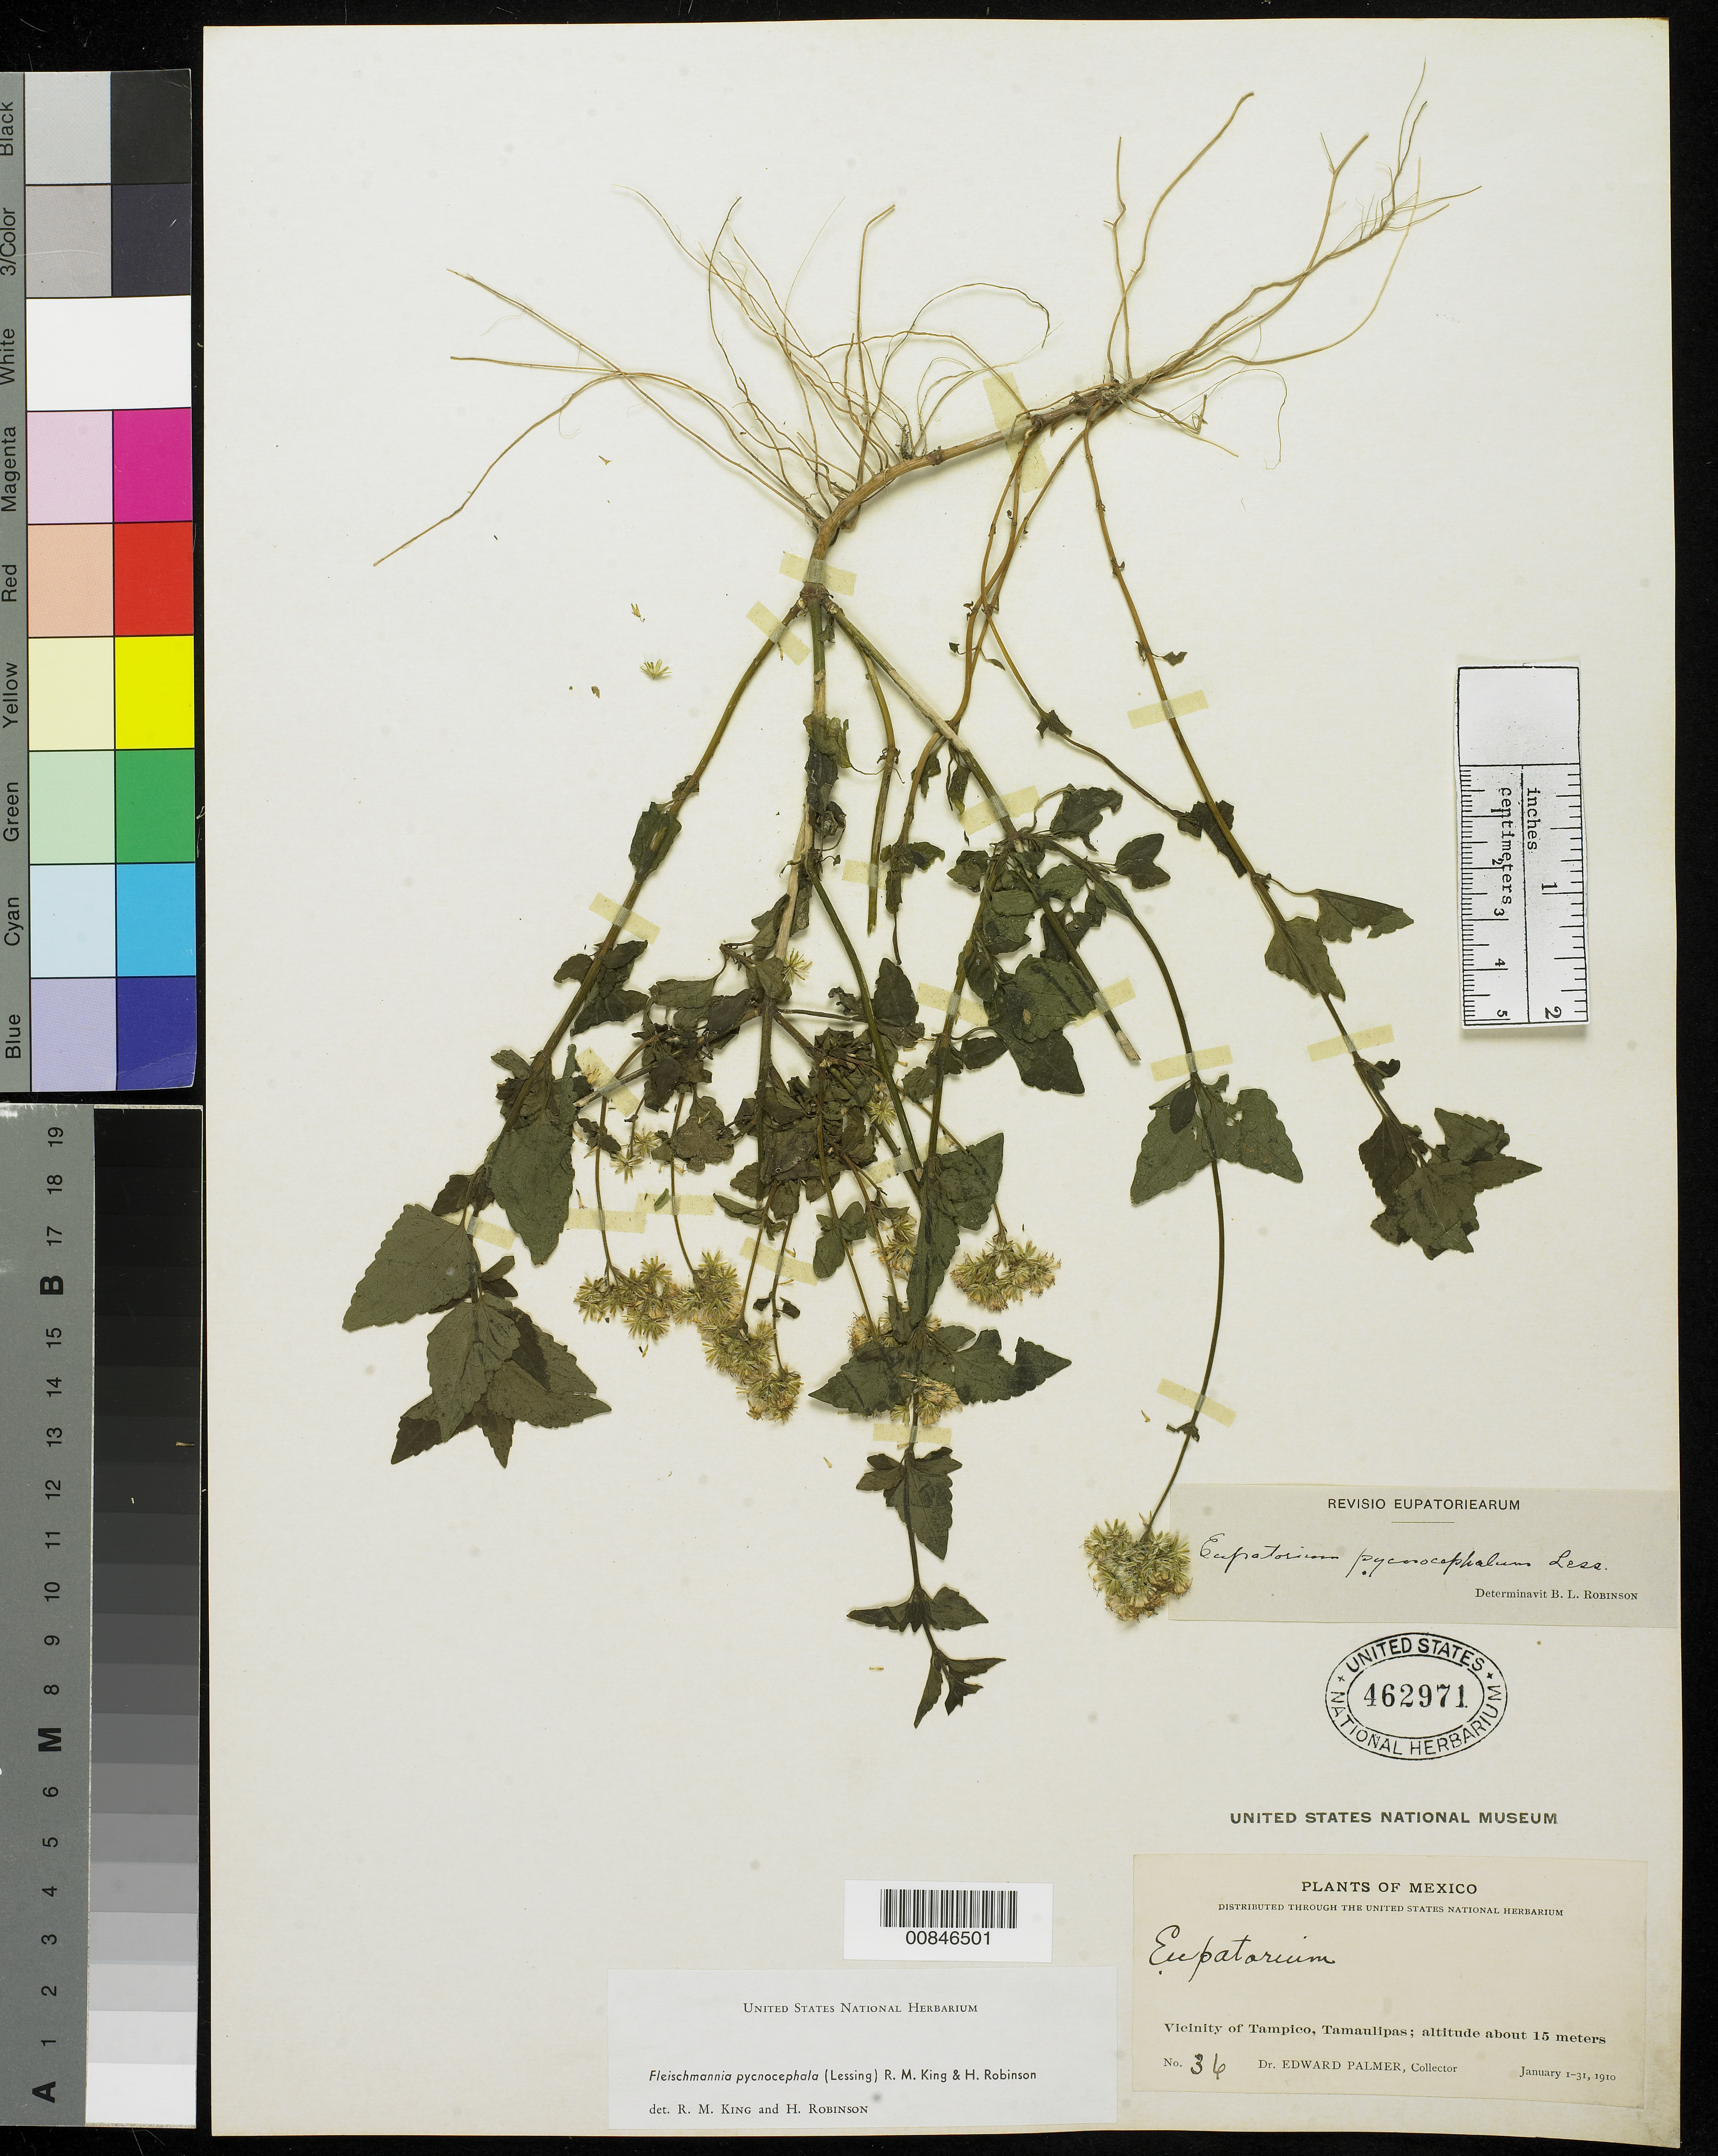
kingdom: Plantae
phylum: Tracheophyta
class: Magnoliopsida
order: Asterales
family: Asteraceae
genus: Fleischmannia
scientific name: Fleischmannia pycnocephala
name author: (Less.) R.M. King & H. Rob.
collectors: E. Palmer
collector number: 36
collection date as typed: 01 Jan 1910 to 31 Jan 1910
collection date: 1910-01-01/1910-01-31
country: Mexico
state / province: Tamaulipas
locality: Vicinity of Tampico, Tamaulipas.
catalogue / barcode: US 462971